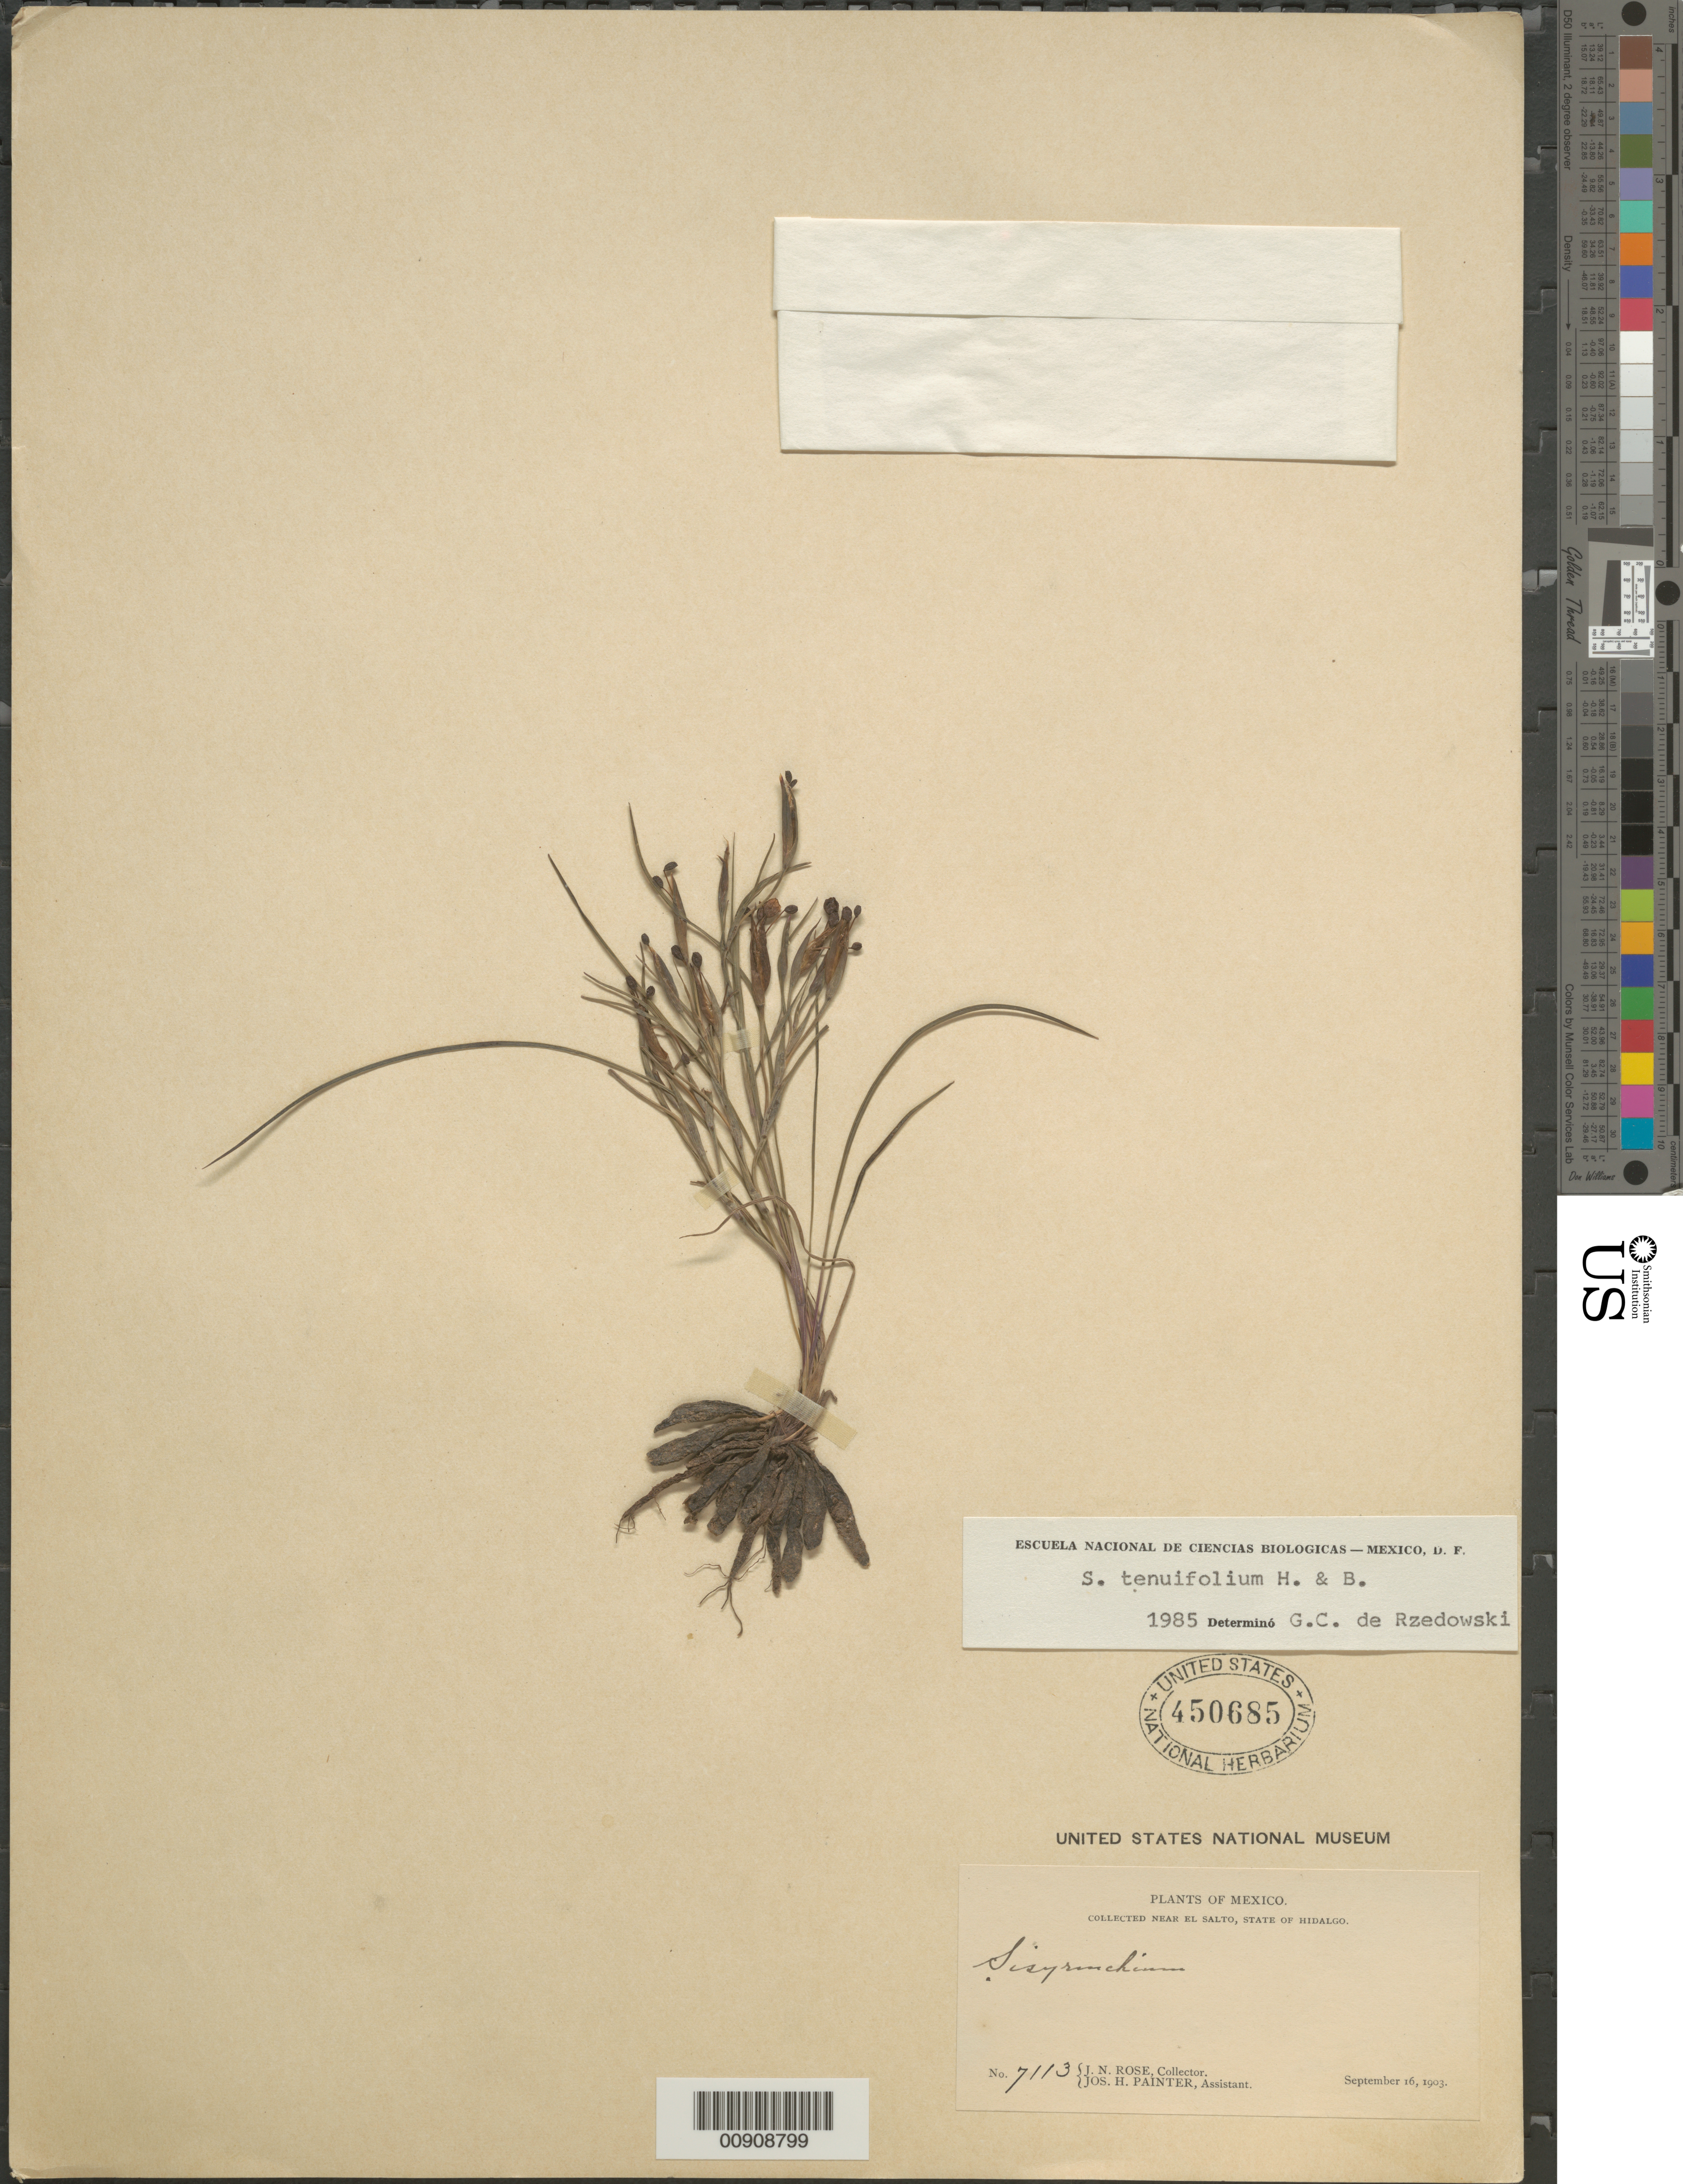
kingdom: Plantae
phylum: Tracheophyta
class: Liliopsida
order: Asparagales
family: Iridaceae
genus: Sisyrinchium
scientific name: Sisyrinchium tenuifolium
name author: Humb. & Bonpl. ex Willd.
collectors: J. N. Rose & J. H. Painter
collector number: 7113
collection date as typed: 16 Sep 1903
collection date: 1903-09-16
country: Mexico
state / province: Hidalgo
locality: Near El Salto, State of Hidalgo.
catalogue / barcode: US 450685